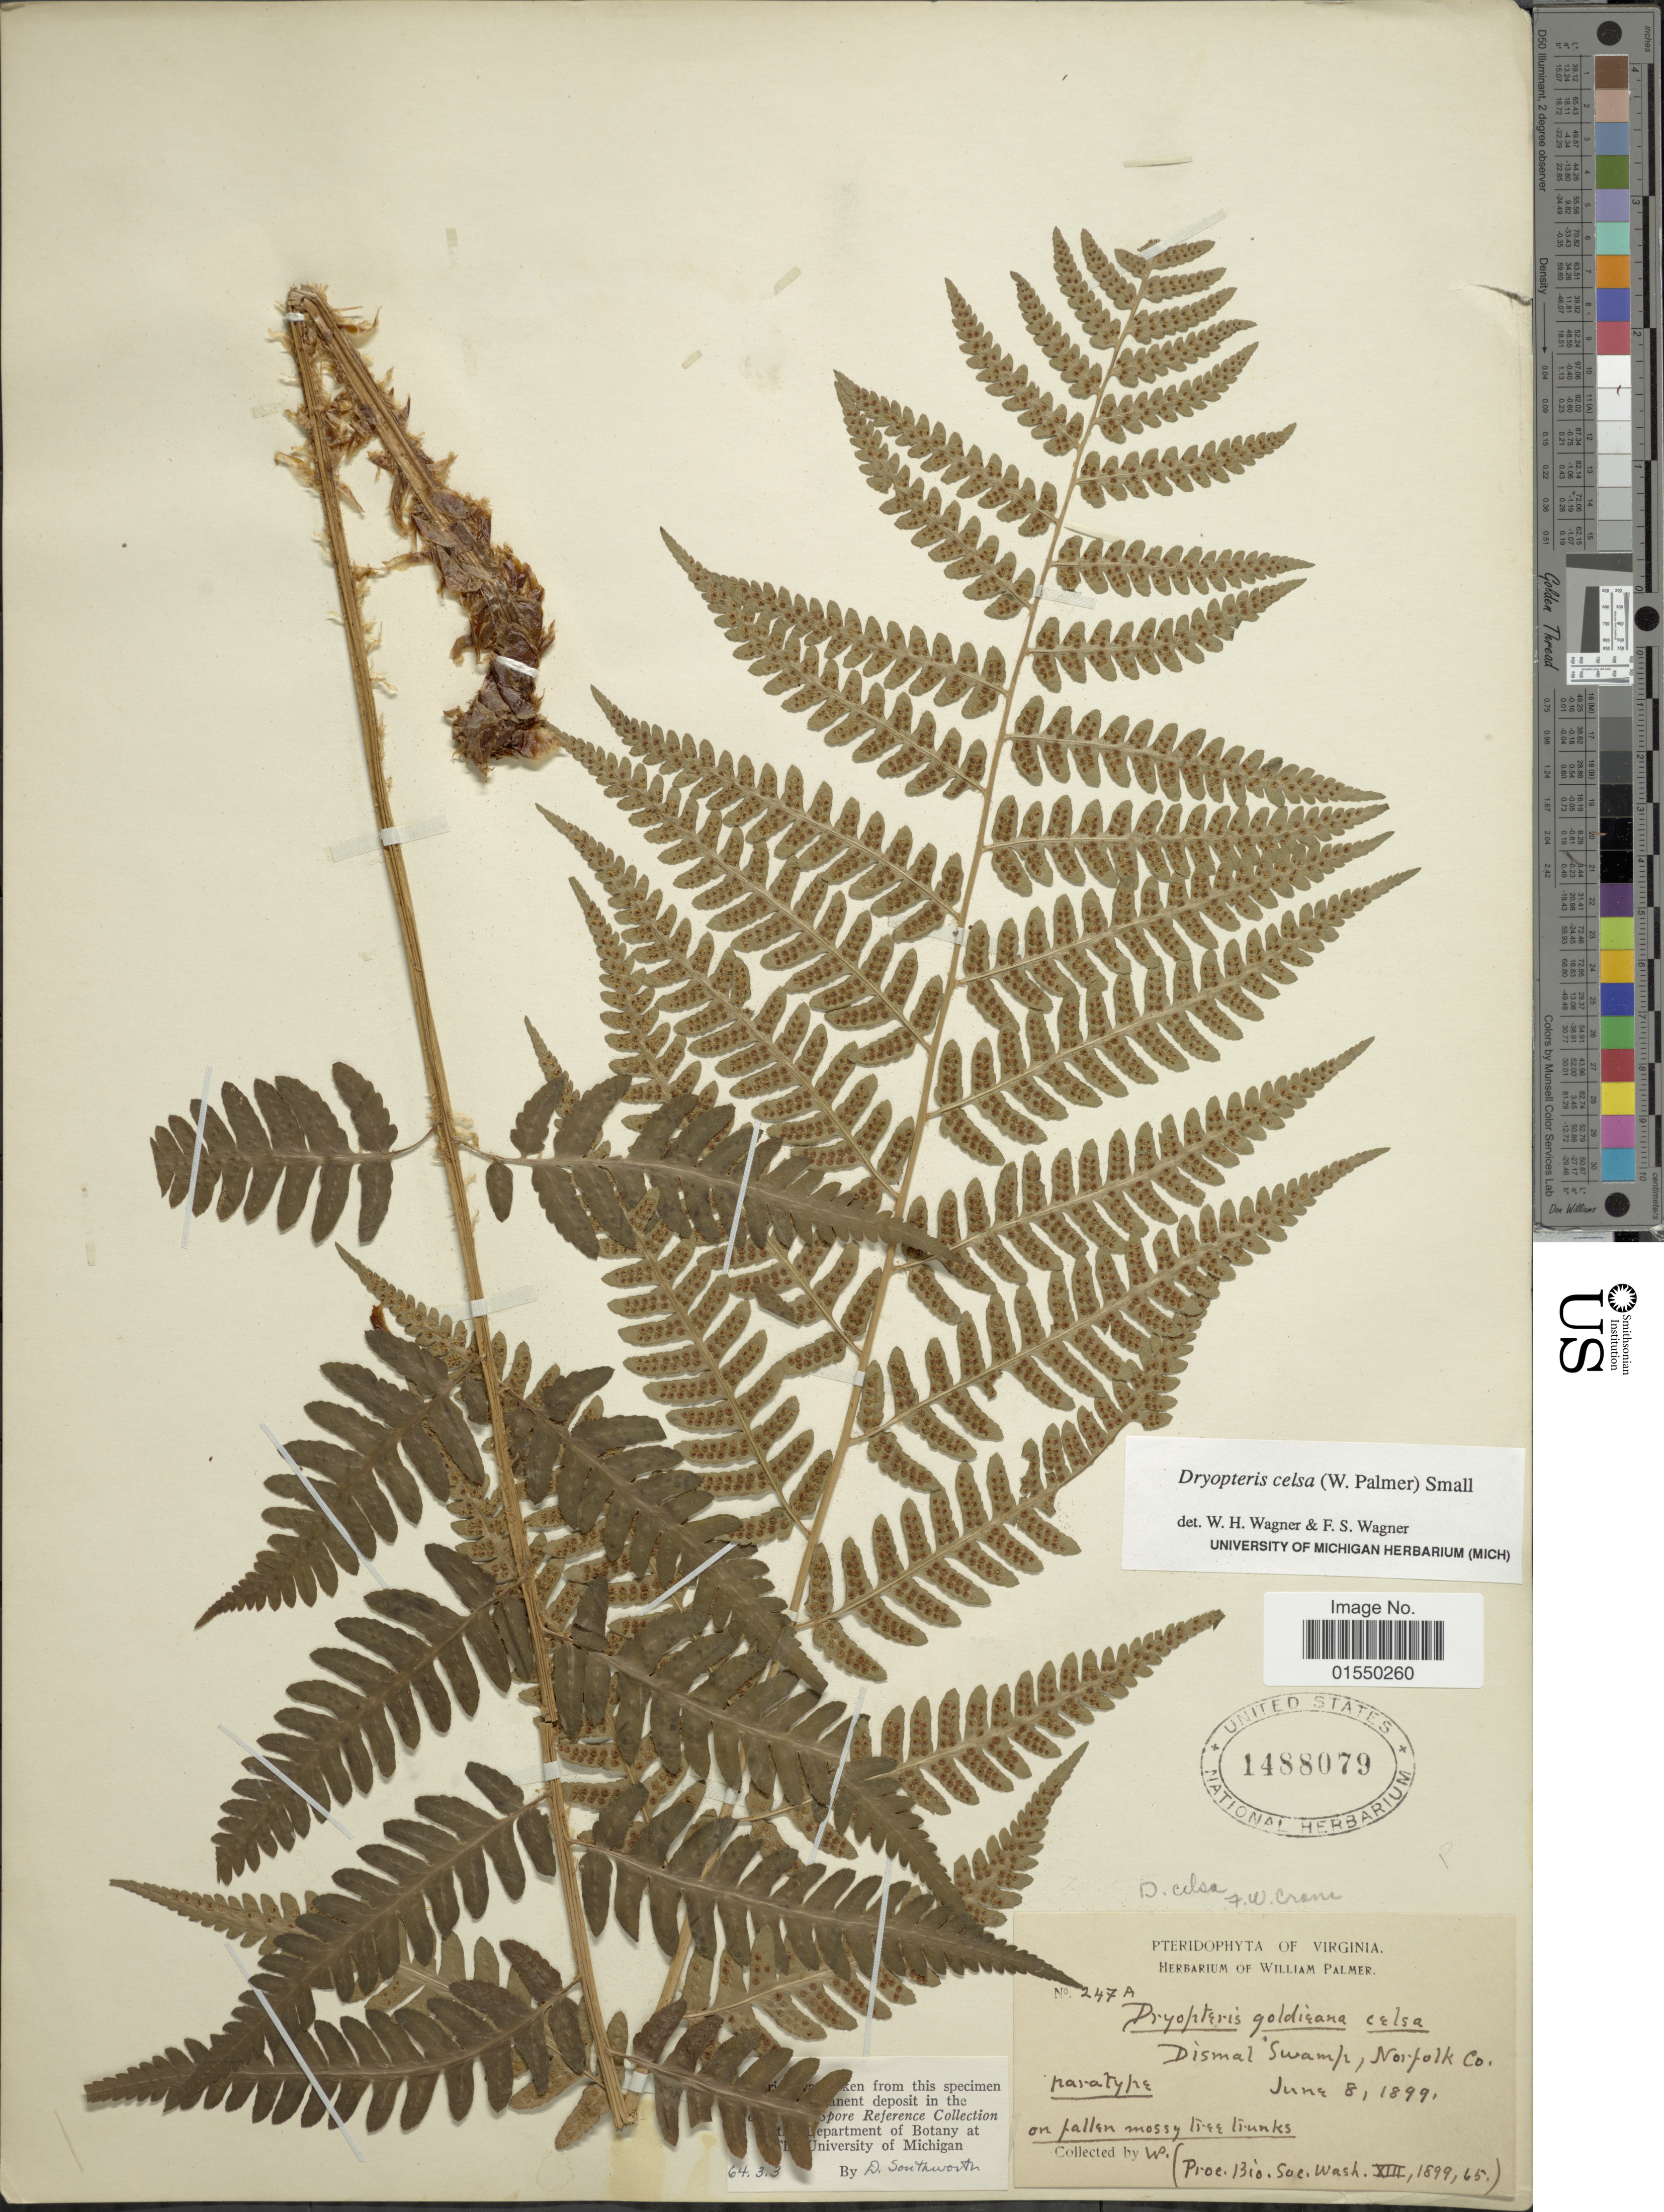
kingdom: Plantae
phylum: Tracheophyta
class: Polypodiopsida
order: Polypodiales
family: Dryopteridaceae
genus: Dryopteris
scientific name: Dryopteris celsa (W. Palmer) Knowlt., W. Palmer & C.L. Pollard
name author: (W. Palmer) Knowlt. et al.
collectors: W. Palmer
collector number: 247A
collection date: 1899-06-08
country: United States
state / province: Virginia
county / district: City of Norfolk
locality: Dismal Swamp, Norfolk Co.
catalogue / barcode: US 1488079